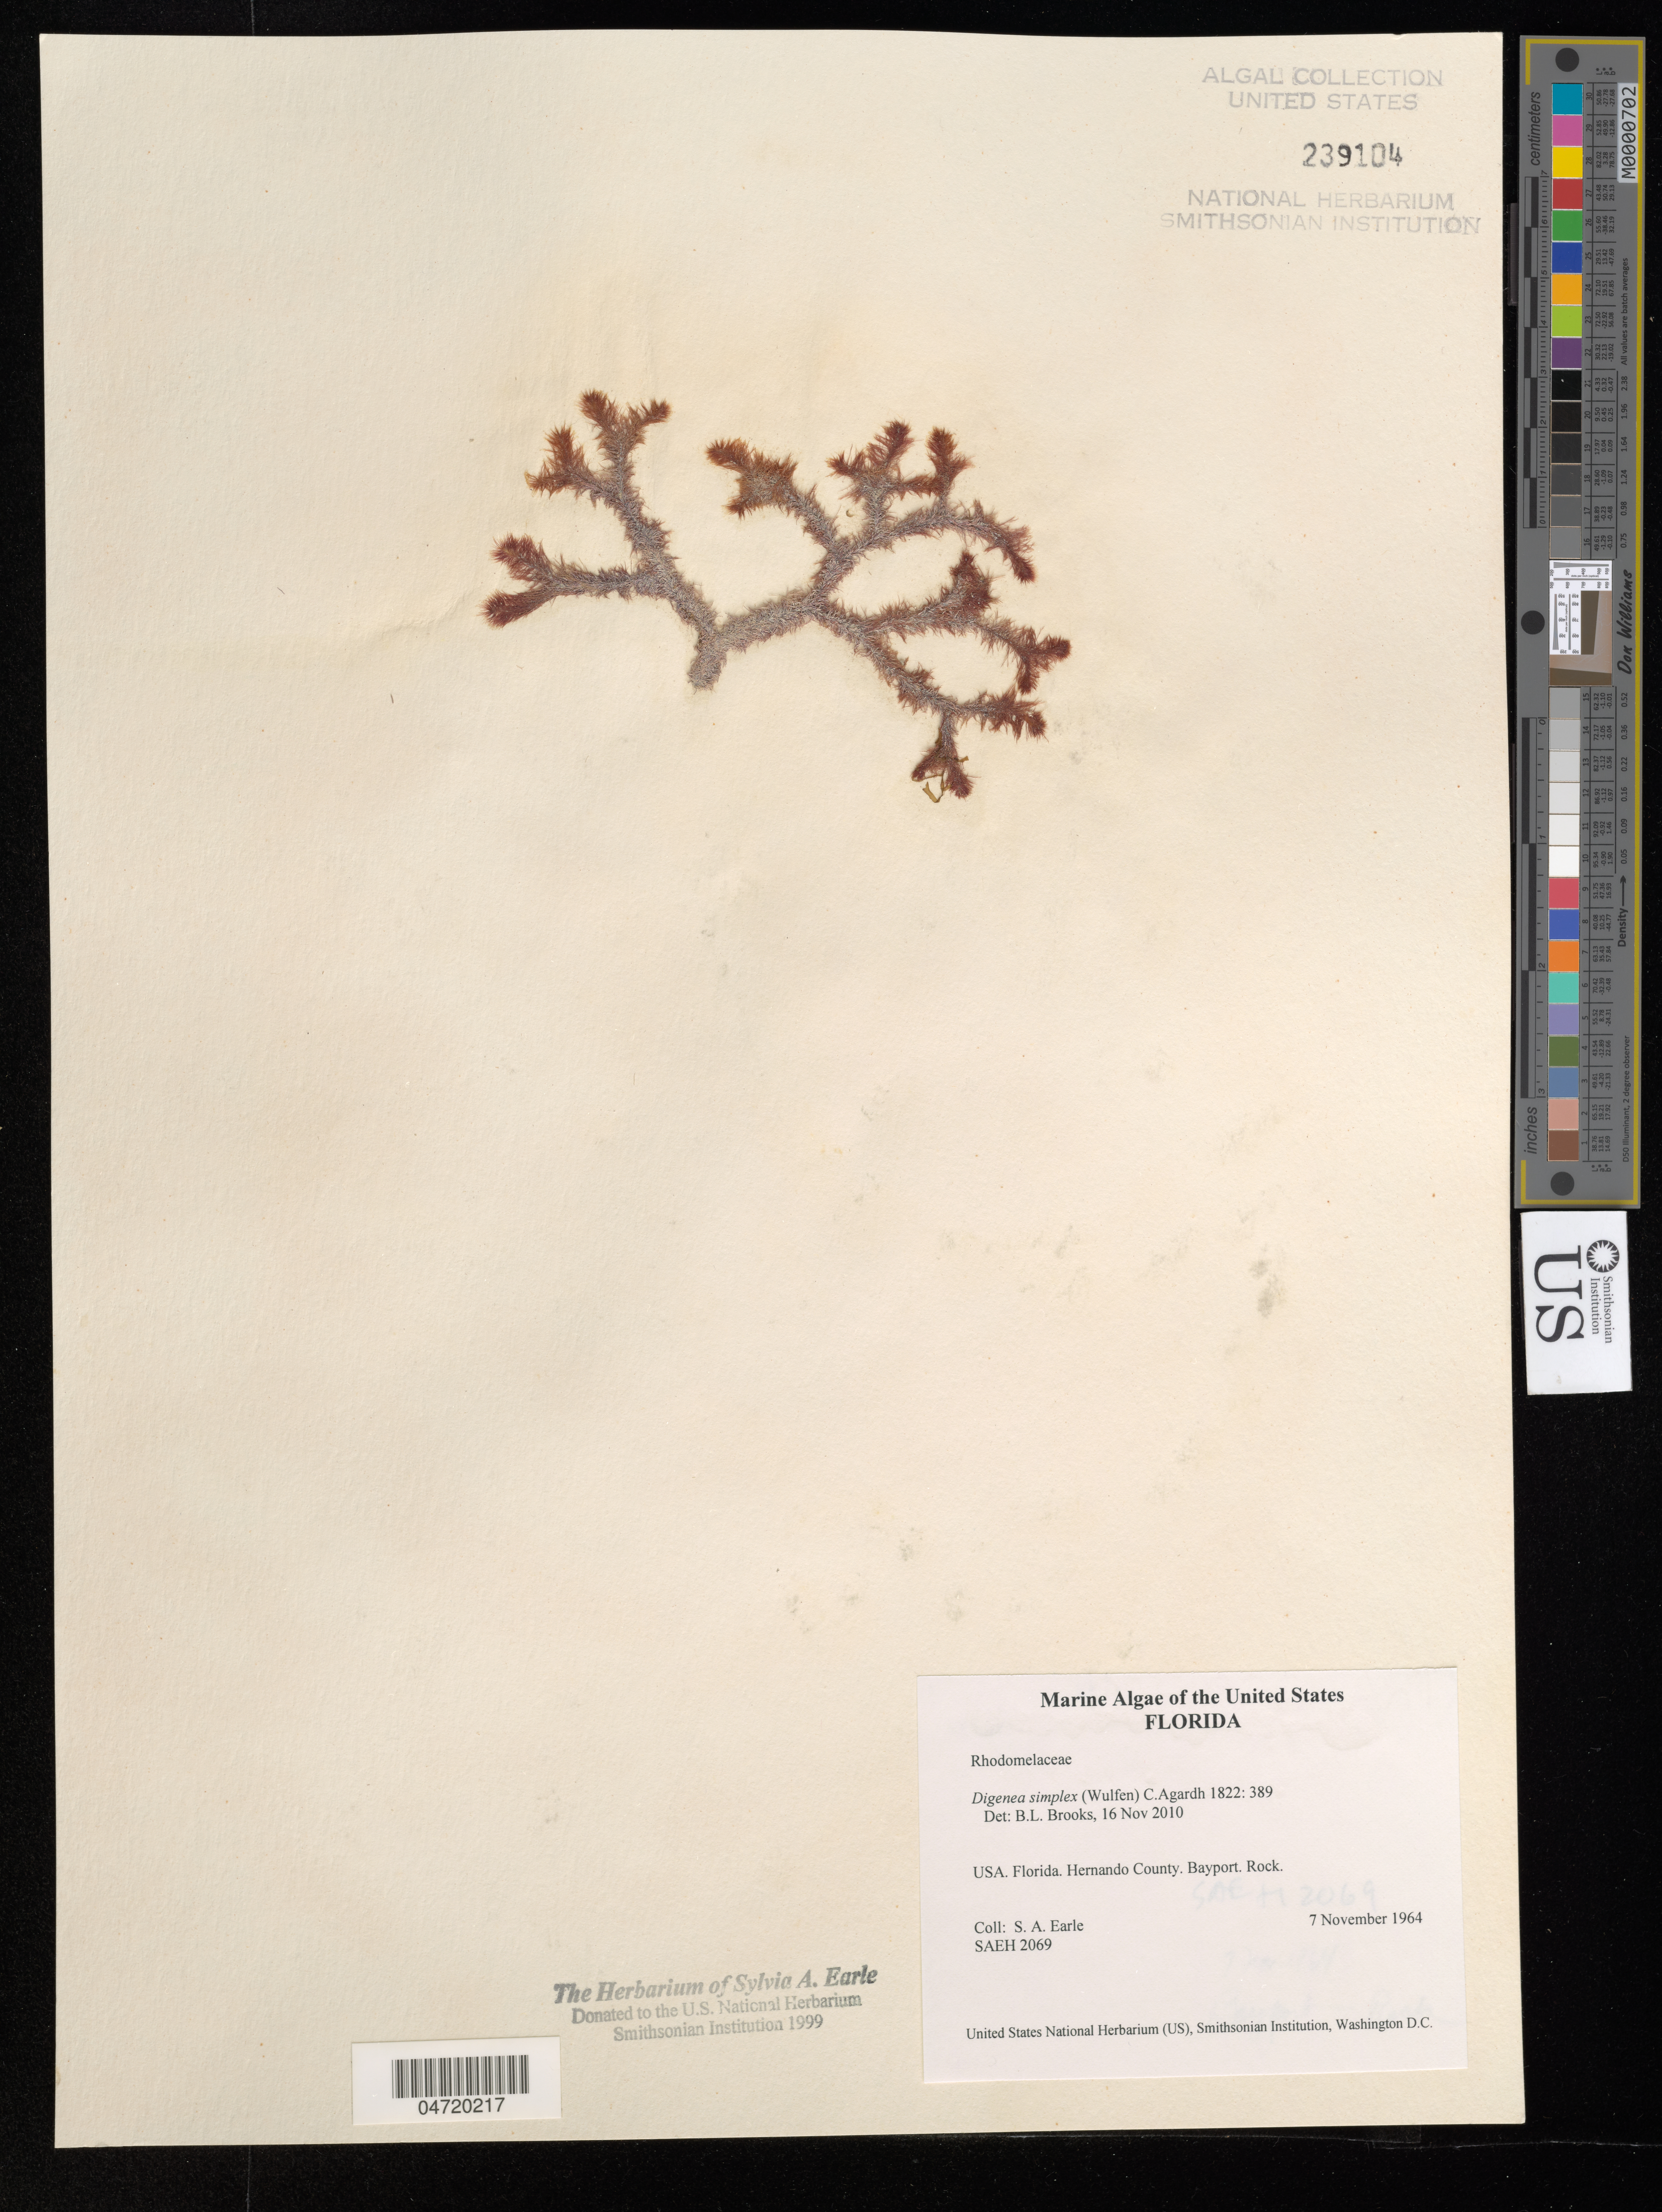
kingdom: Plantae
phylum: Rhodophyta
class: Florideophyceae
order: Ceramiales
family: Rhodomelaceae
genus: Digenea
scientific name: Digenea simplex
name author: (Wulfen) C. Agardh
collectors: S. A. Earle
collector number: SAEH2069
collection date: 1964-11-07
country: United States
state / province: Florida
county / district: Hernando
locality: Hernando County. Bayport. Rock.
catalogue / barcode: US 239104